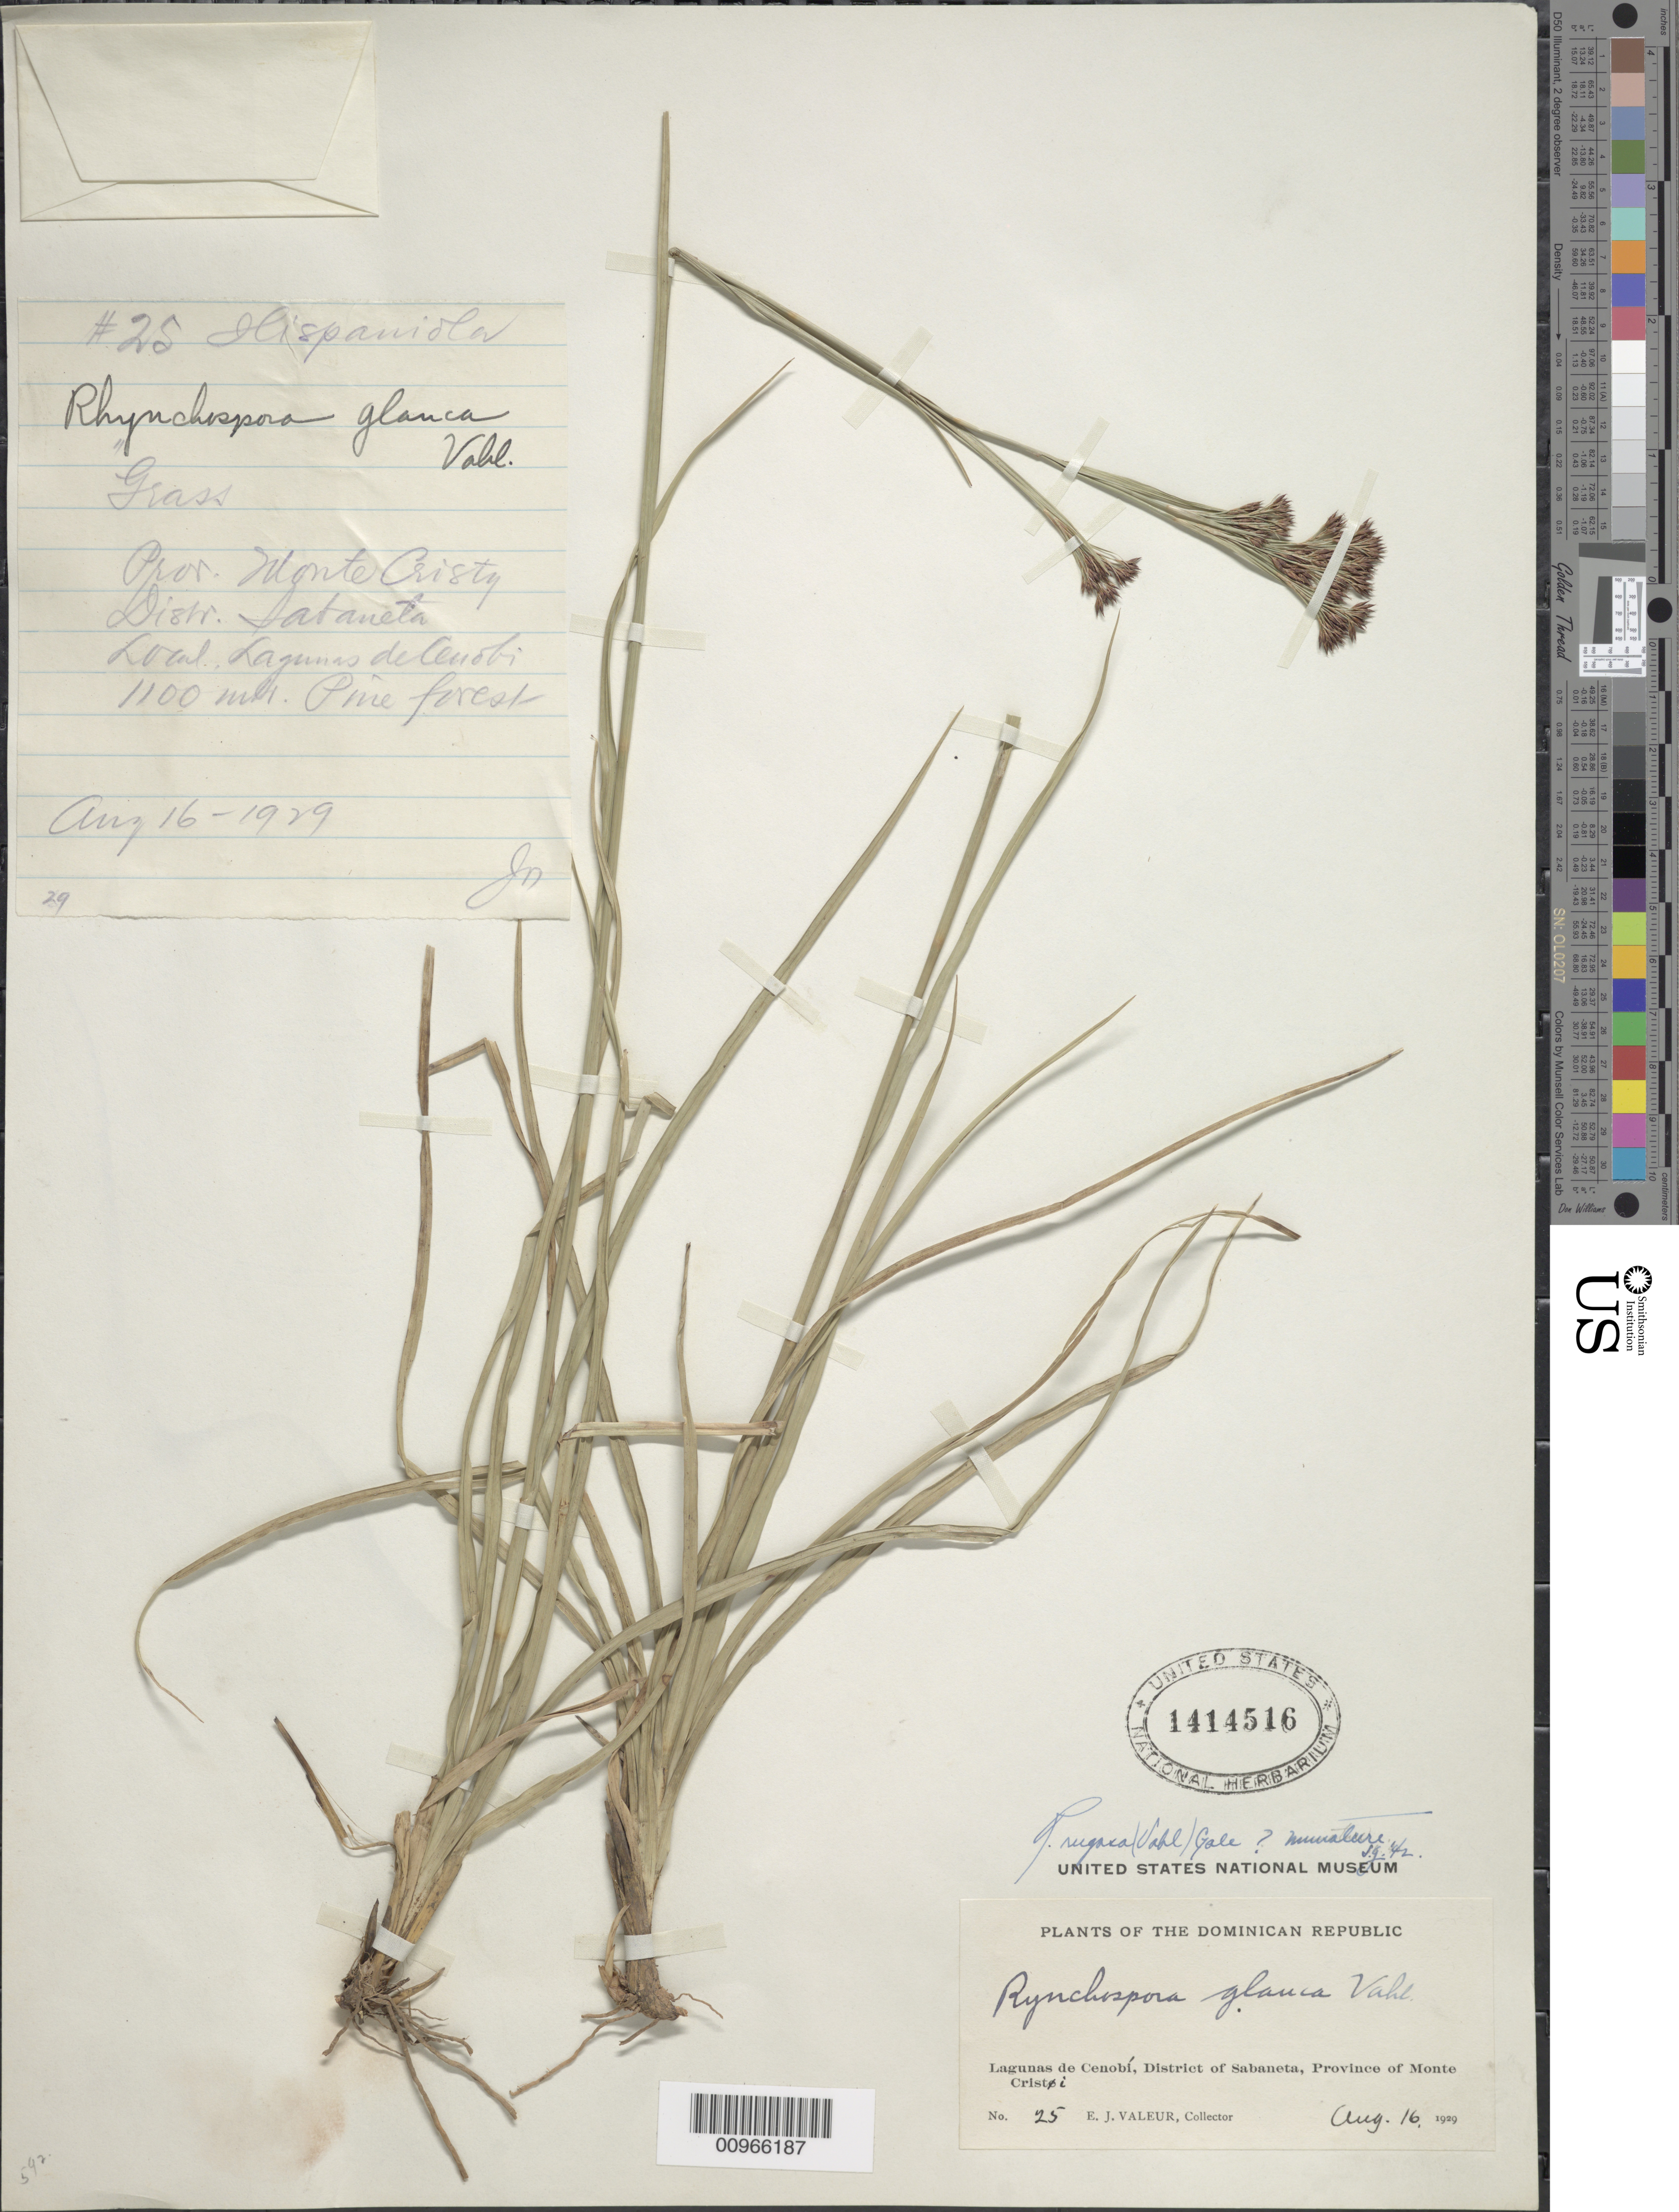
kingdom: Plantae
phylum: Tracheophyta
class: Liliopsida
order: Poales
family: Cyperaceae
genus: Rhynchospora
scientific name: Rhynchospora sp.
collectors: E. Valeur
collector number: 25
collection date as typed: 16 Aug 1929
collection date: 1929-08-16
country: Dominican Republic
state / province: Monte Cristi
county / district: Sabaneta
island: Hispaniola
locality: Lagunas de Cenobí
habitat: Pine forest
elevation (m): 1100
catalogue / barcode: US 1414516